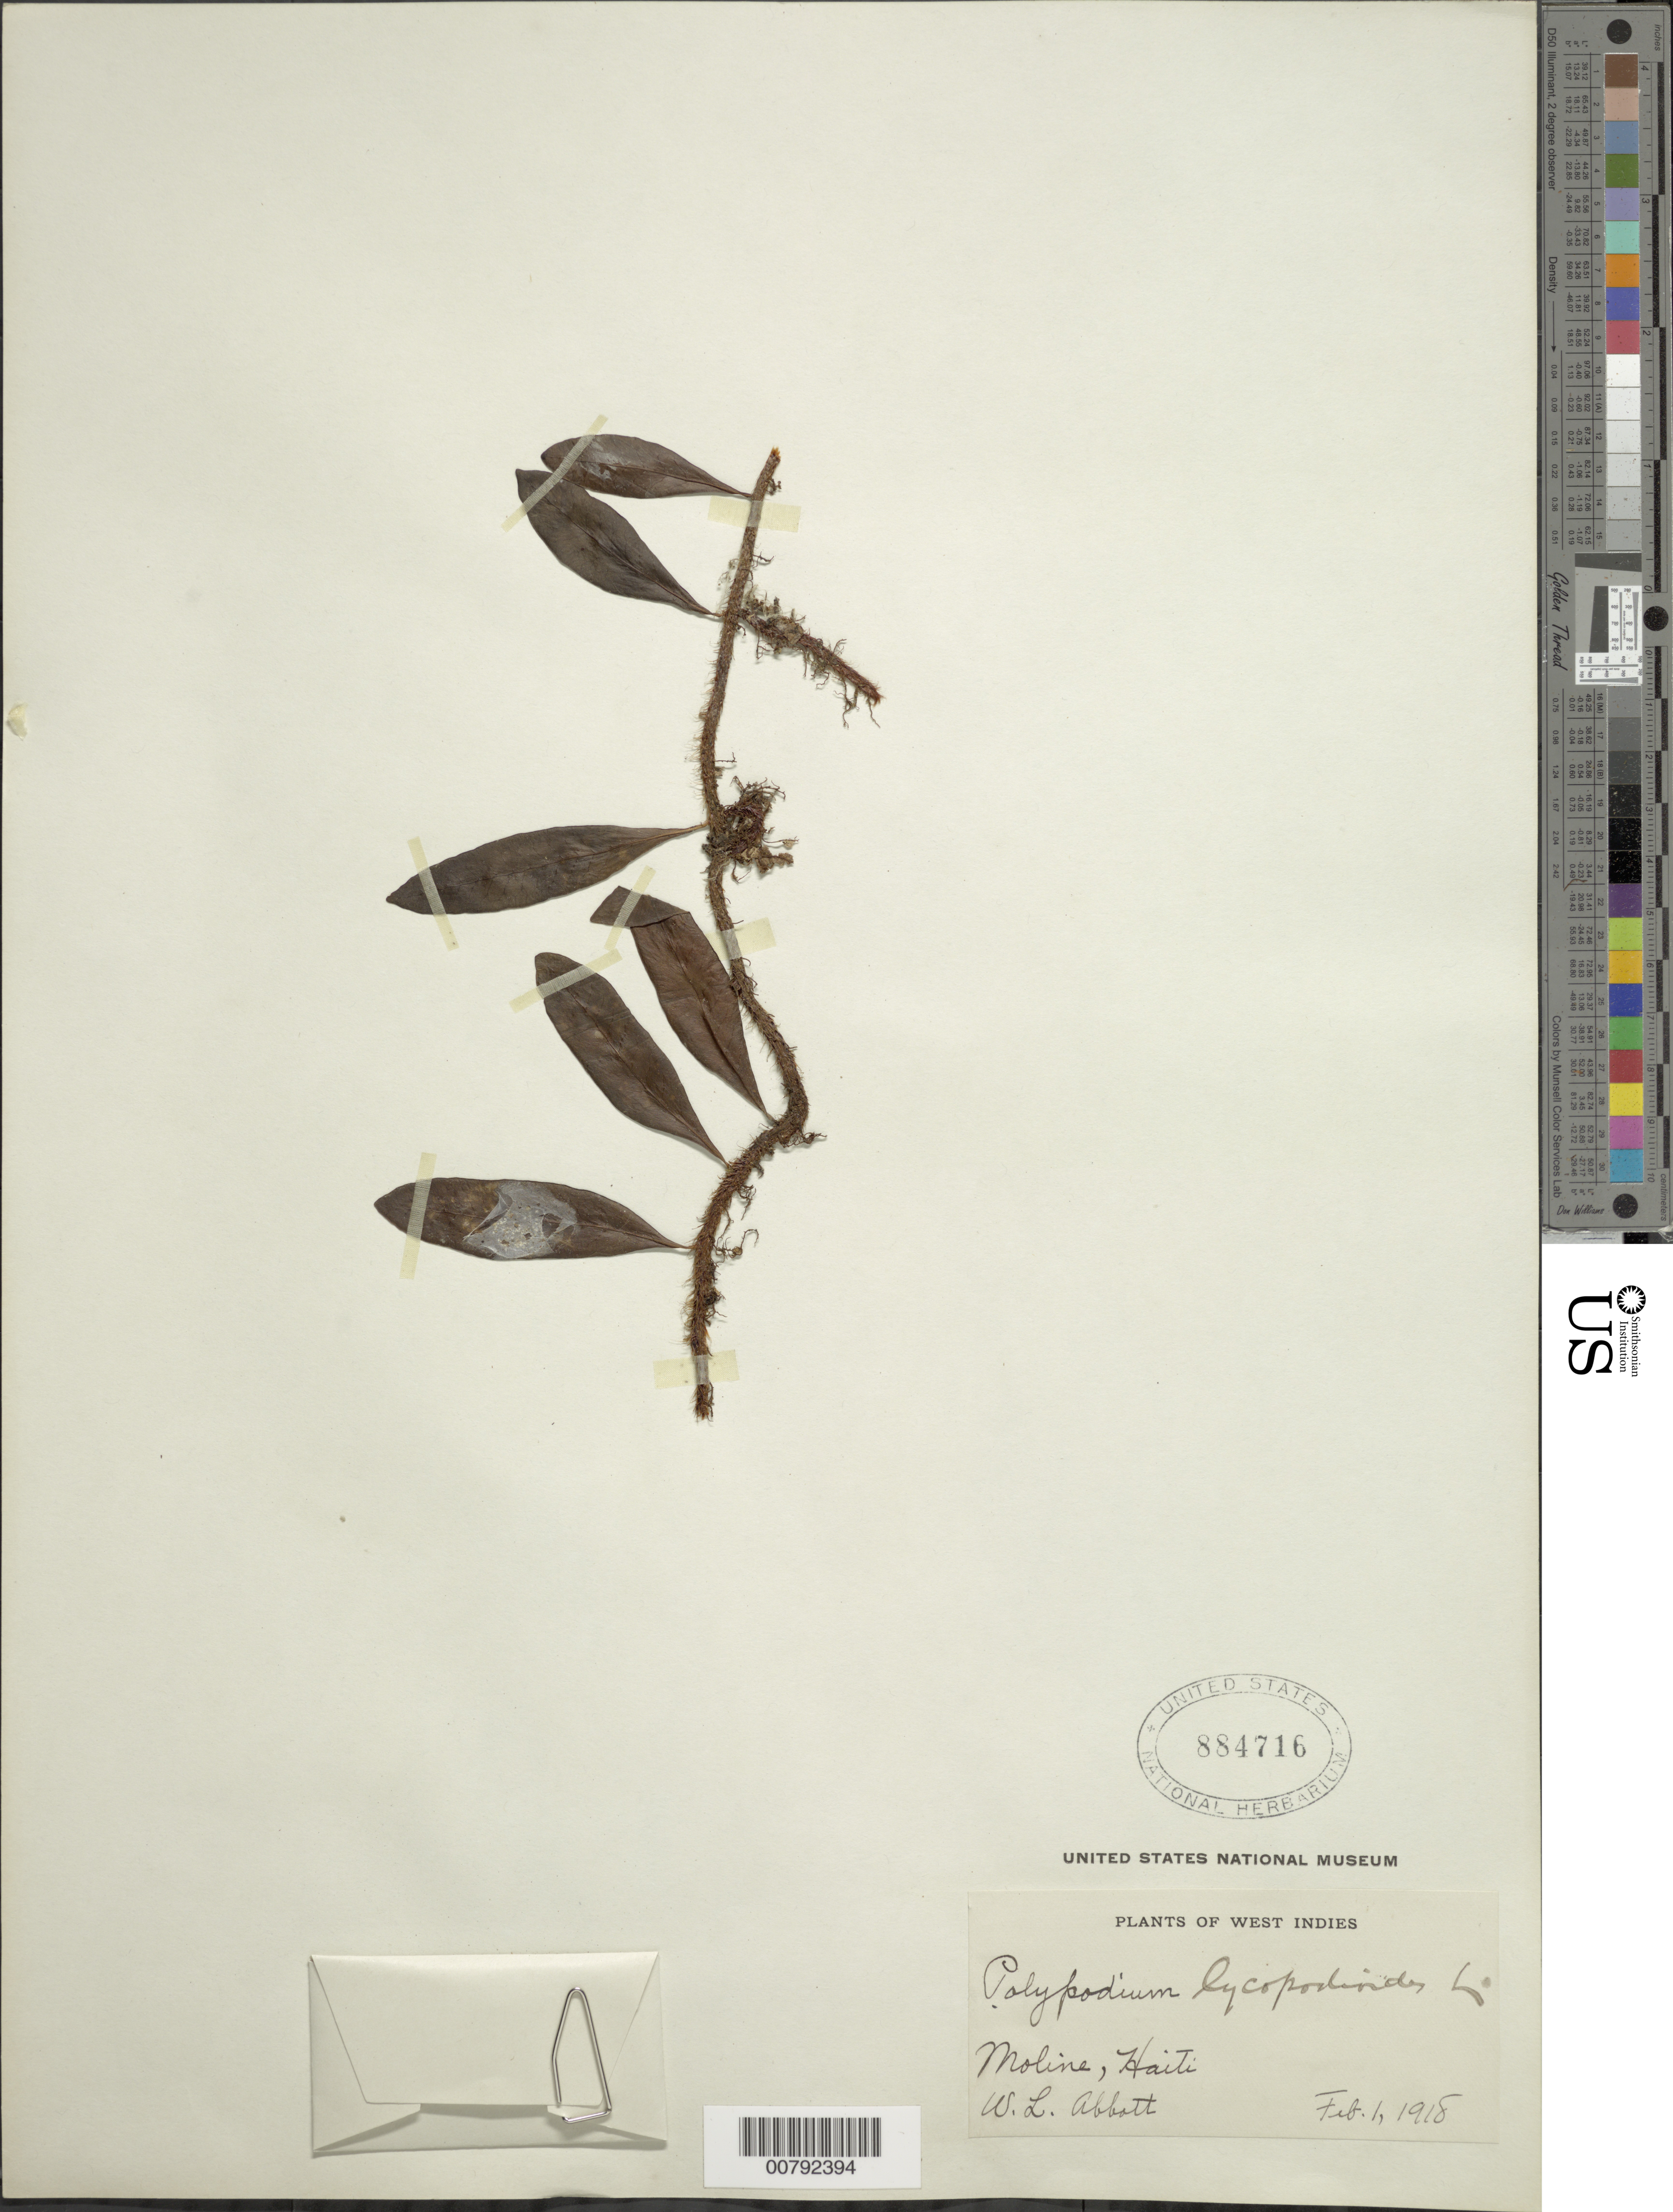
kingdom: Plantae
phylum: Tracheophyta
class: Polypodiopsida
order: Polypodiales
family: Polypodiaceae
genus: Microgramma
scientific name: Microgramma lycopodioides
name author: (L.) Copel.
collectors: W. L. Abbott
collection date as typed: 01 Feb 1918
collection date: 1918-02-01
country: Haiti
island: Hispaniola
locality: Moline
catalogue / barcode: US 884716